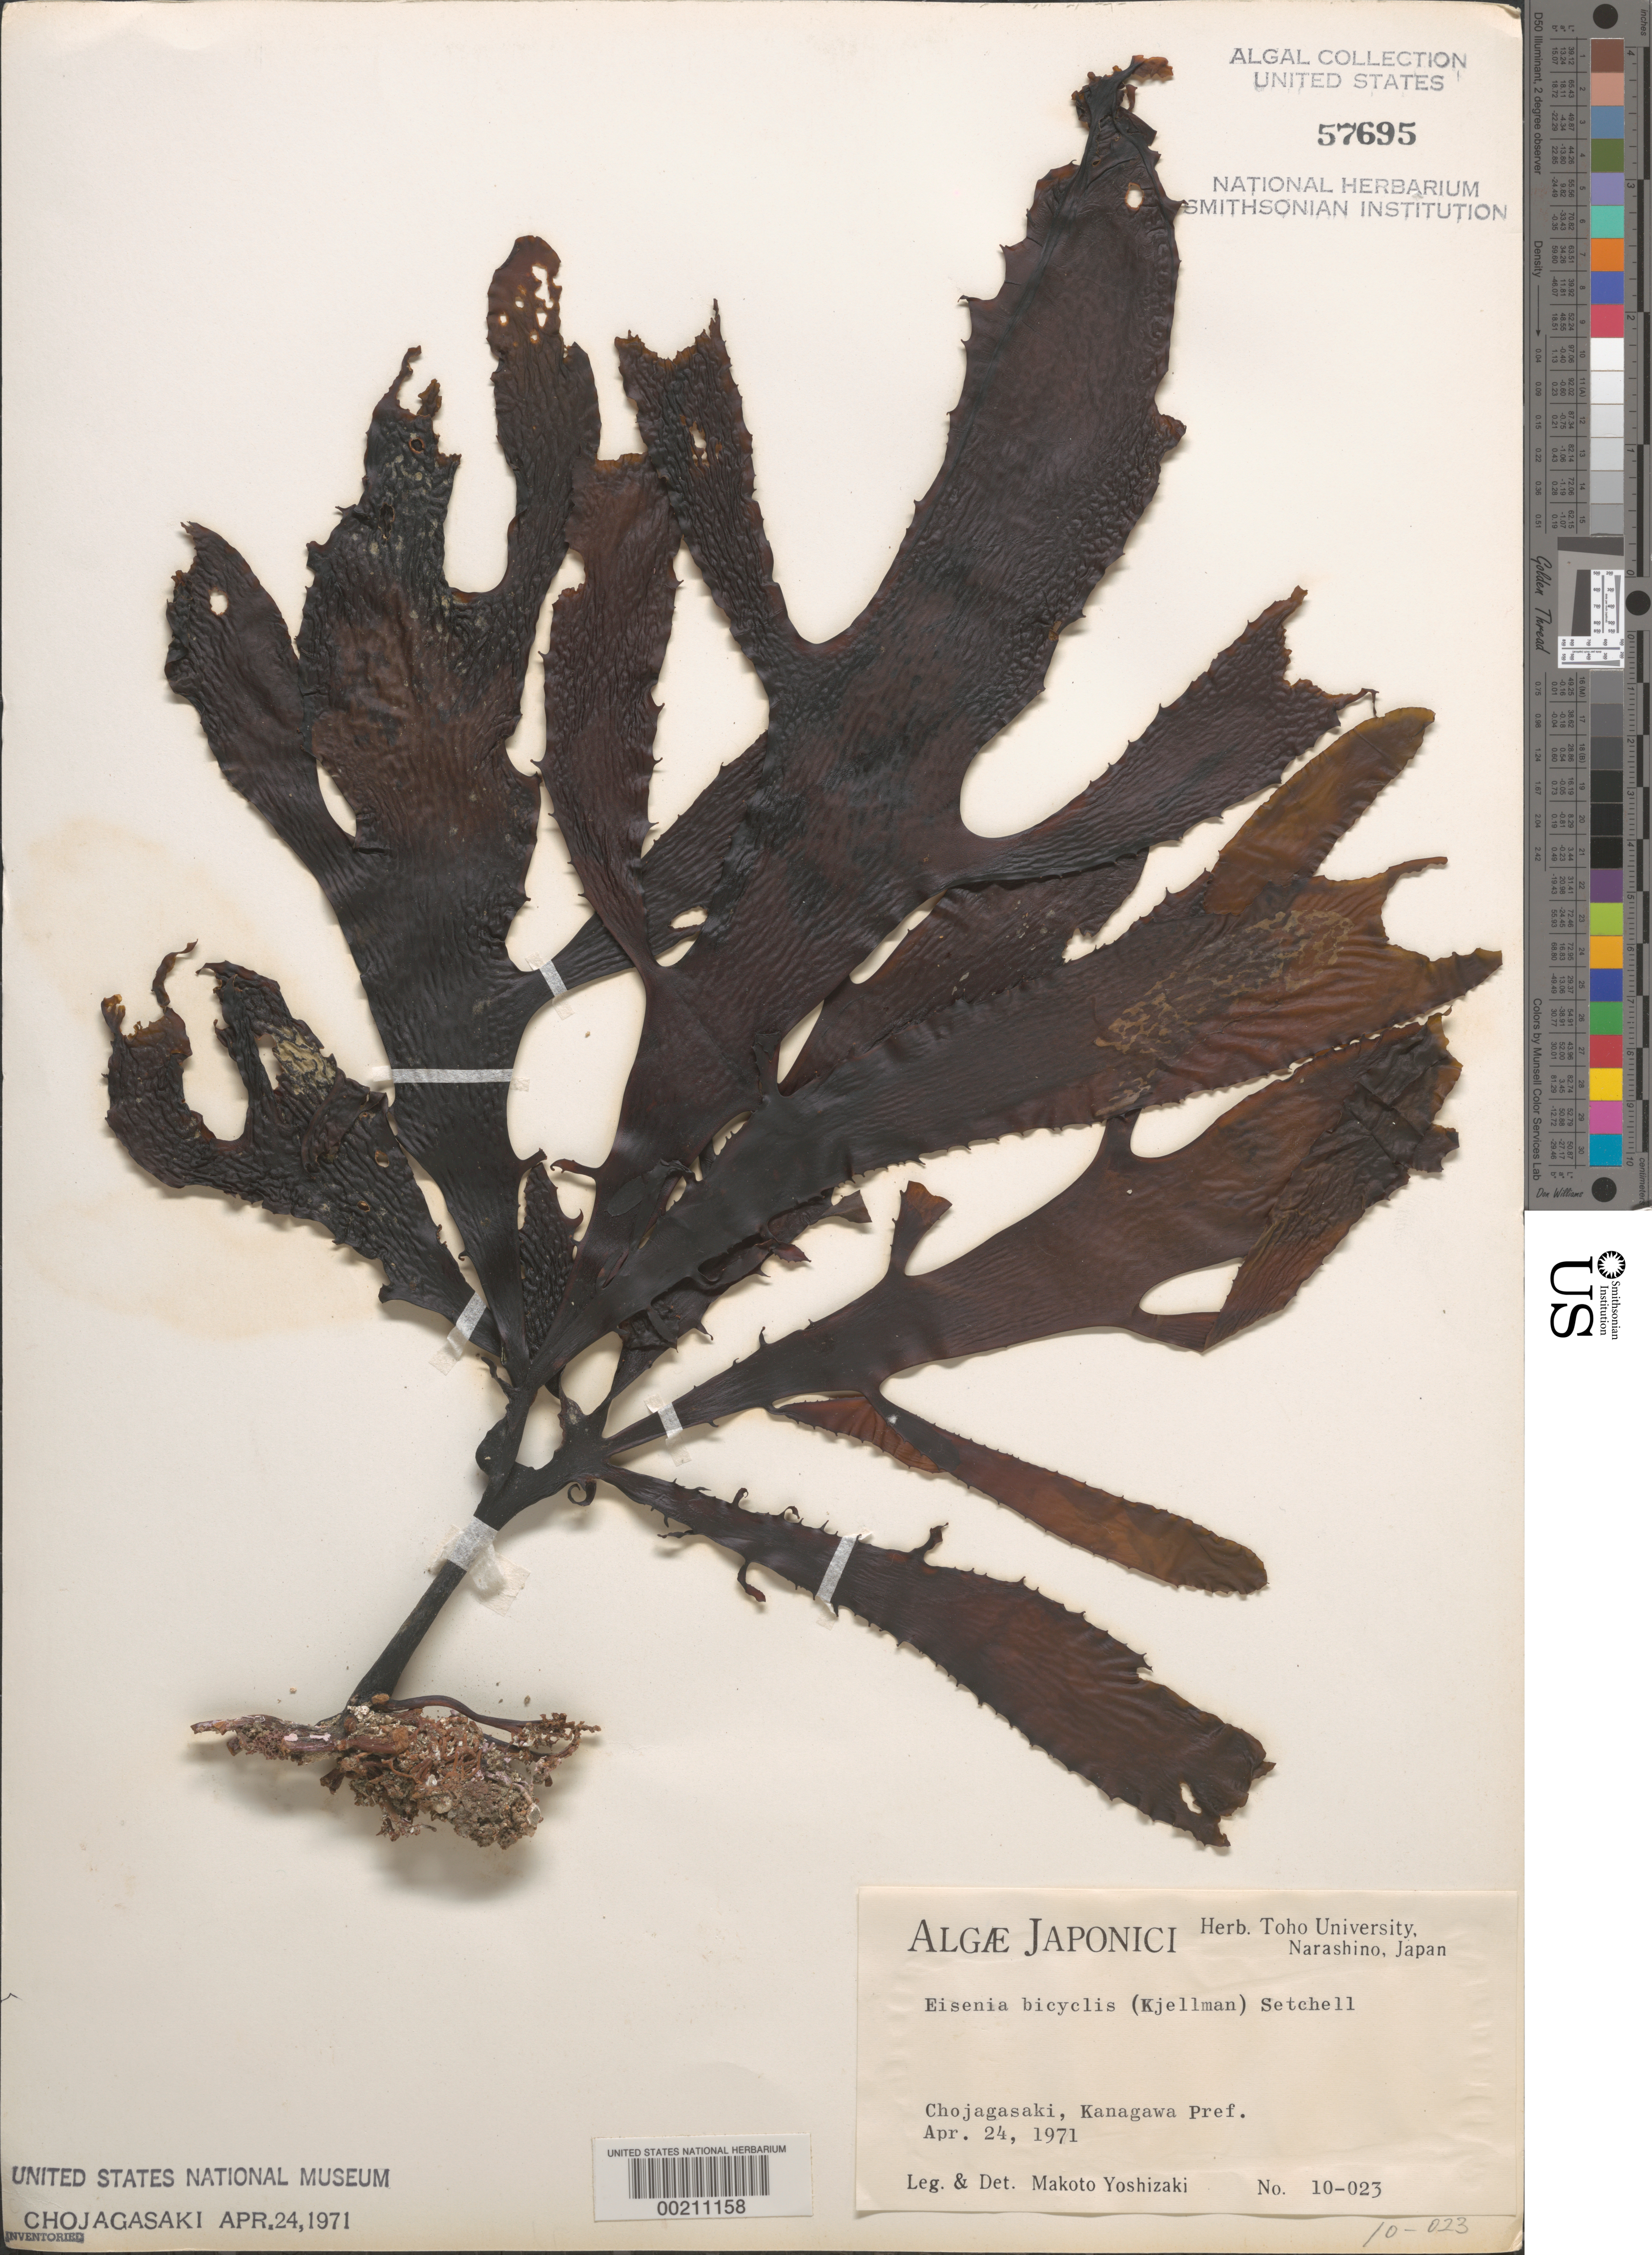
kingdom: Chromista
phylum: Ochrophyta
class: Phaeophyceae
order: Laminariales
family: Lessoniaceae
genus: Eisenia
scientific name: Eisenia bicyclis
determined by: Yoshizaki, M.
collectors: M. Yoshizaki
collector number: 10-023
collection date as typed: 24 Apr 1971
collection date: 1971-04-24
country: Japan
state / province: Kanagawa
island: Honshu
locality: Chojagasaki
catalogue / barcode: US 57695